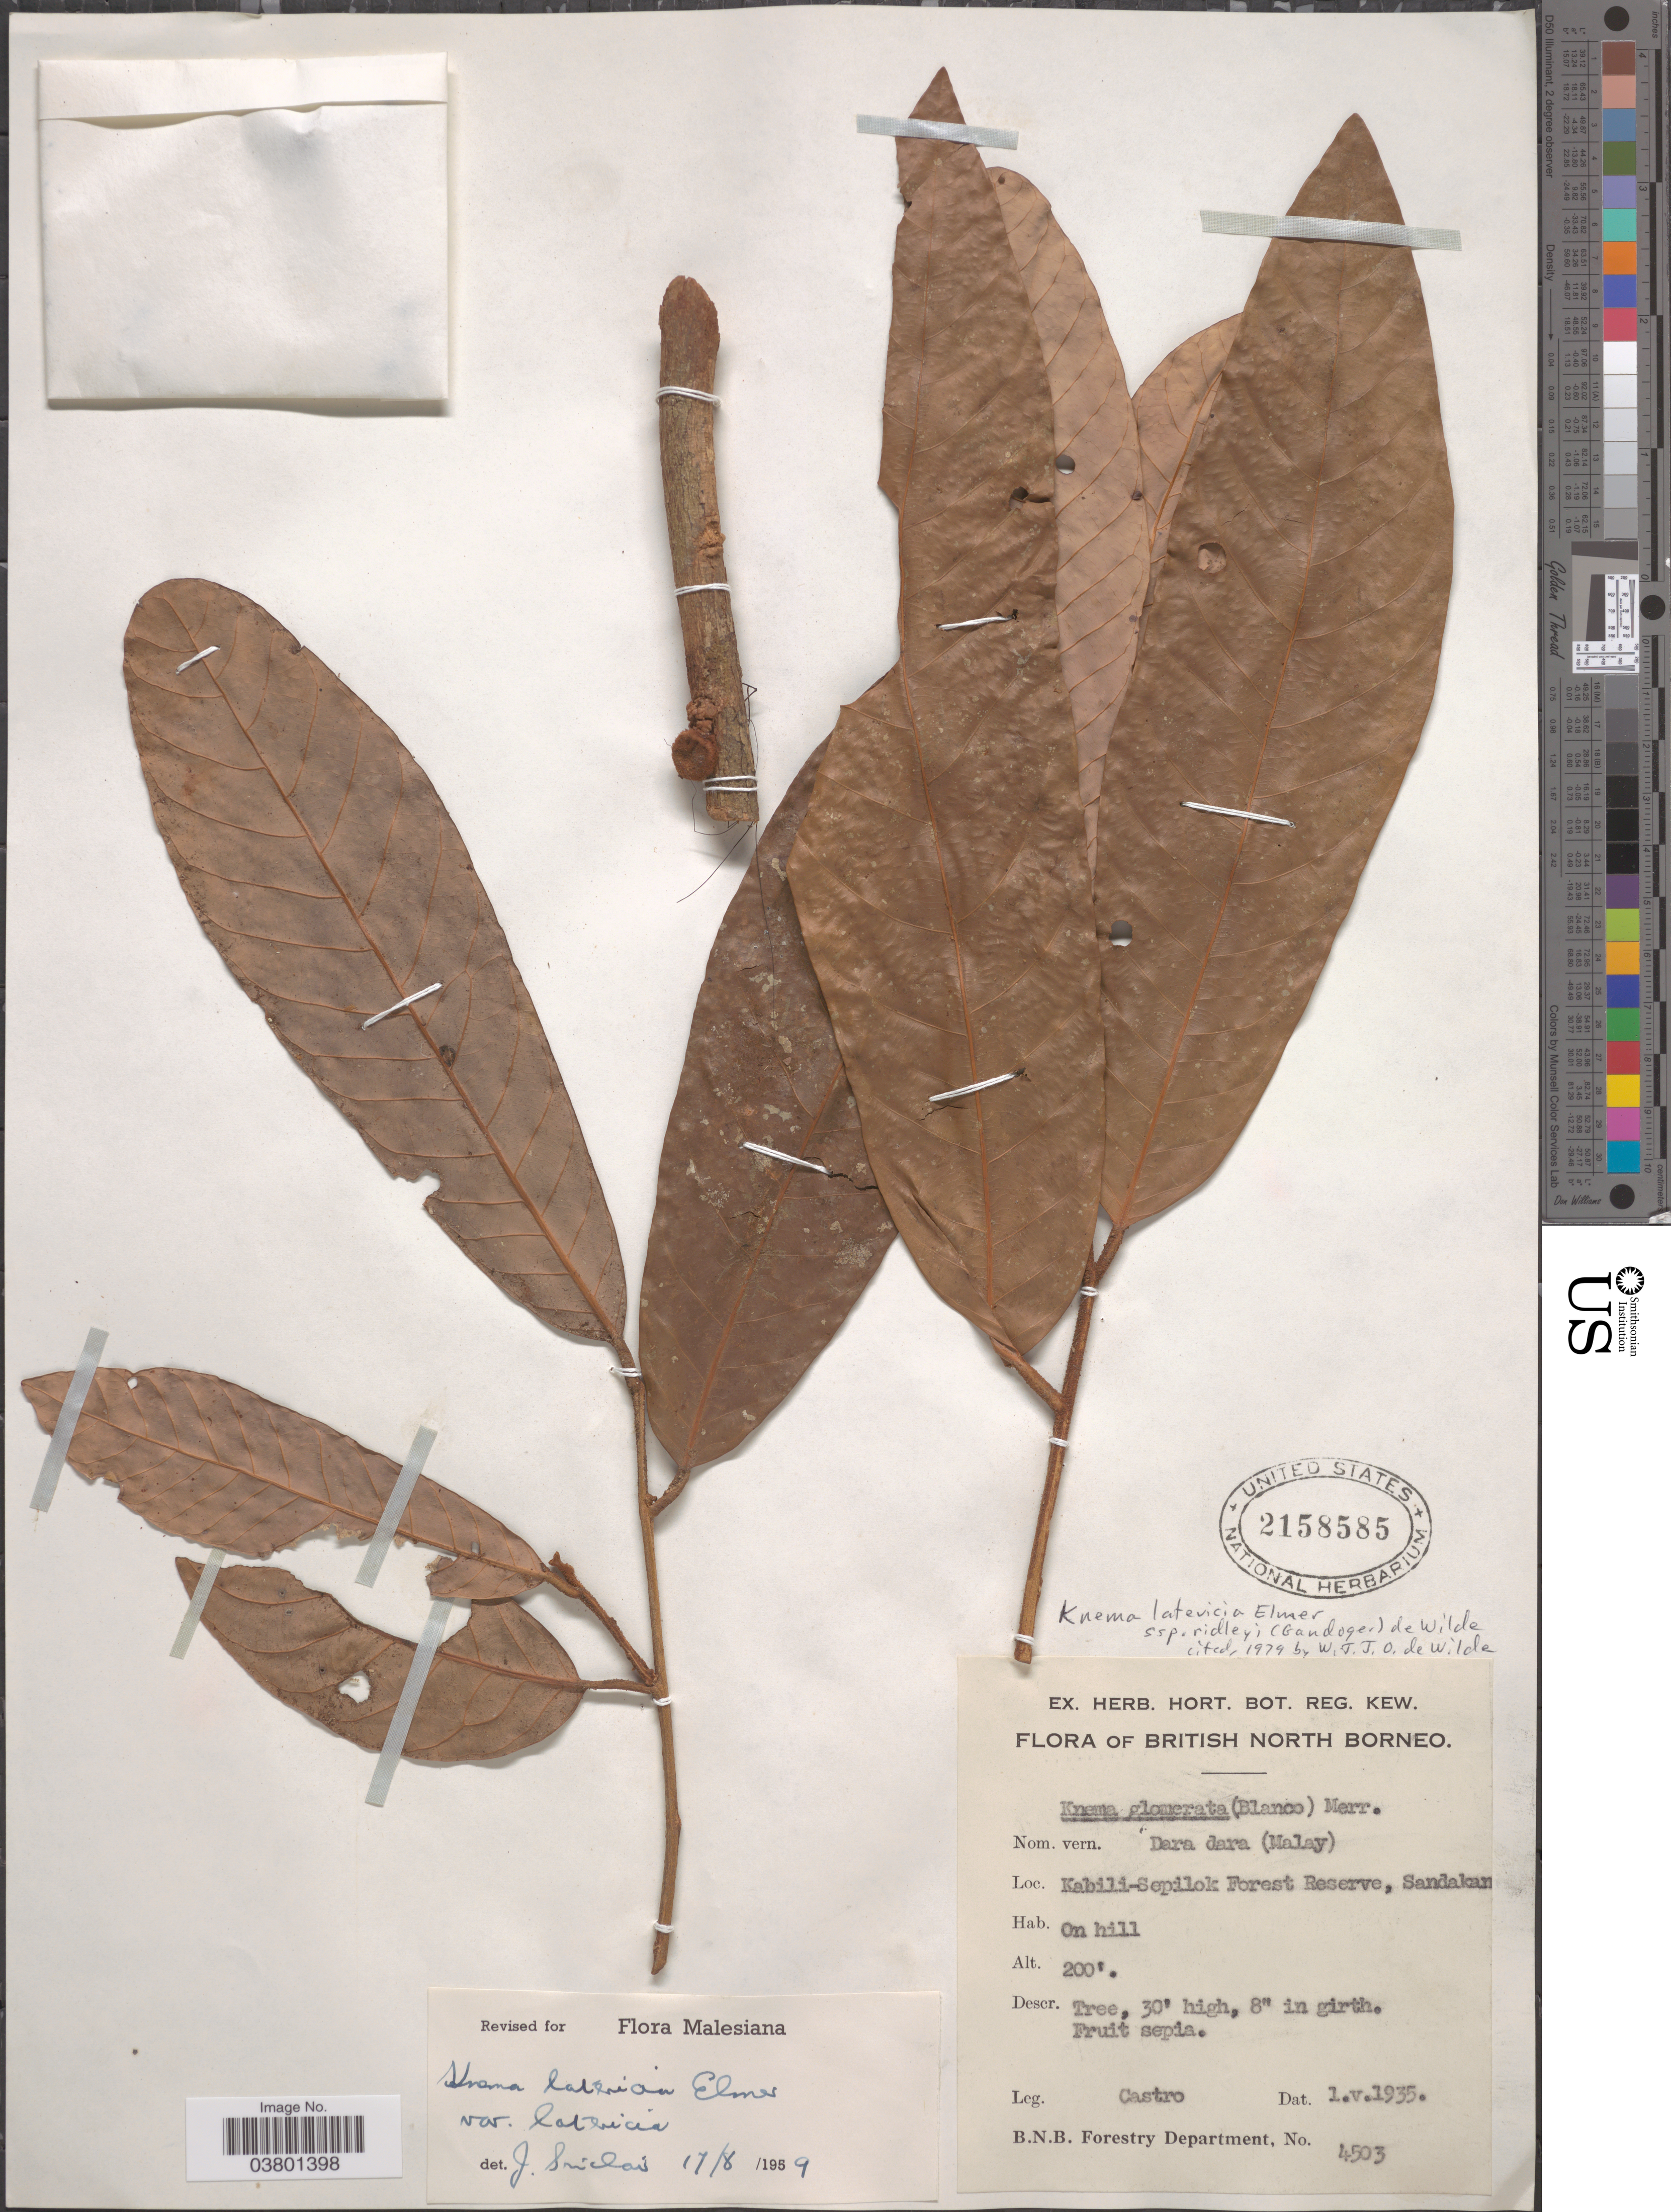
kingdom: Plantae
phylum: Tracheophyta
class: Magnoliopsida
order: Magnoliales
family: Myristicaceae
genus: Knema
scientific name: Knema latericia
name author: Elmer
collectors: -. Castro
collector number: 4503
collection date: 1935-05-01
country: Malaysia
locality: British North Borneo. Kabili-Sepilok Forest Reserve, Sandakan. On hill.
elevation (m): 61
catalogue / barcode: US 2158585